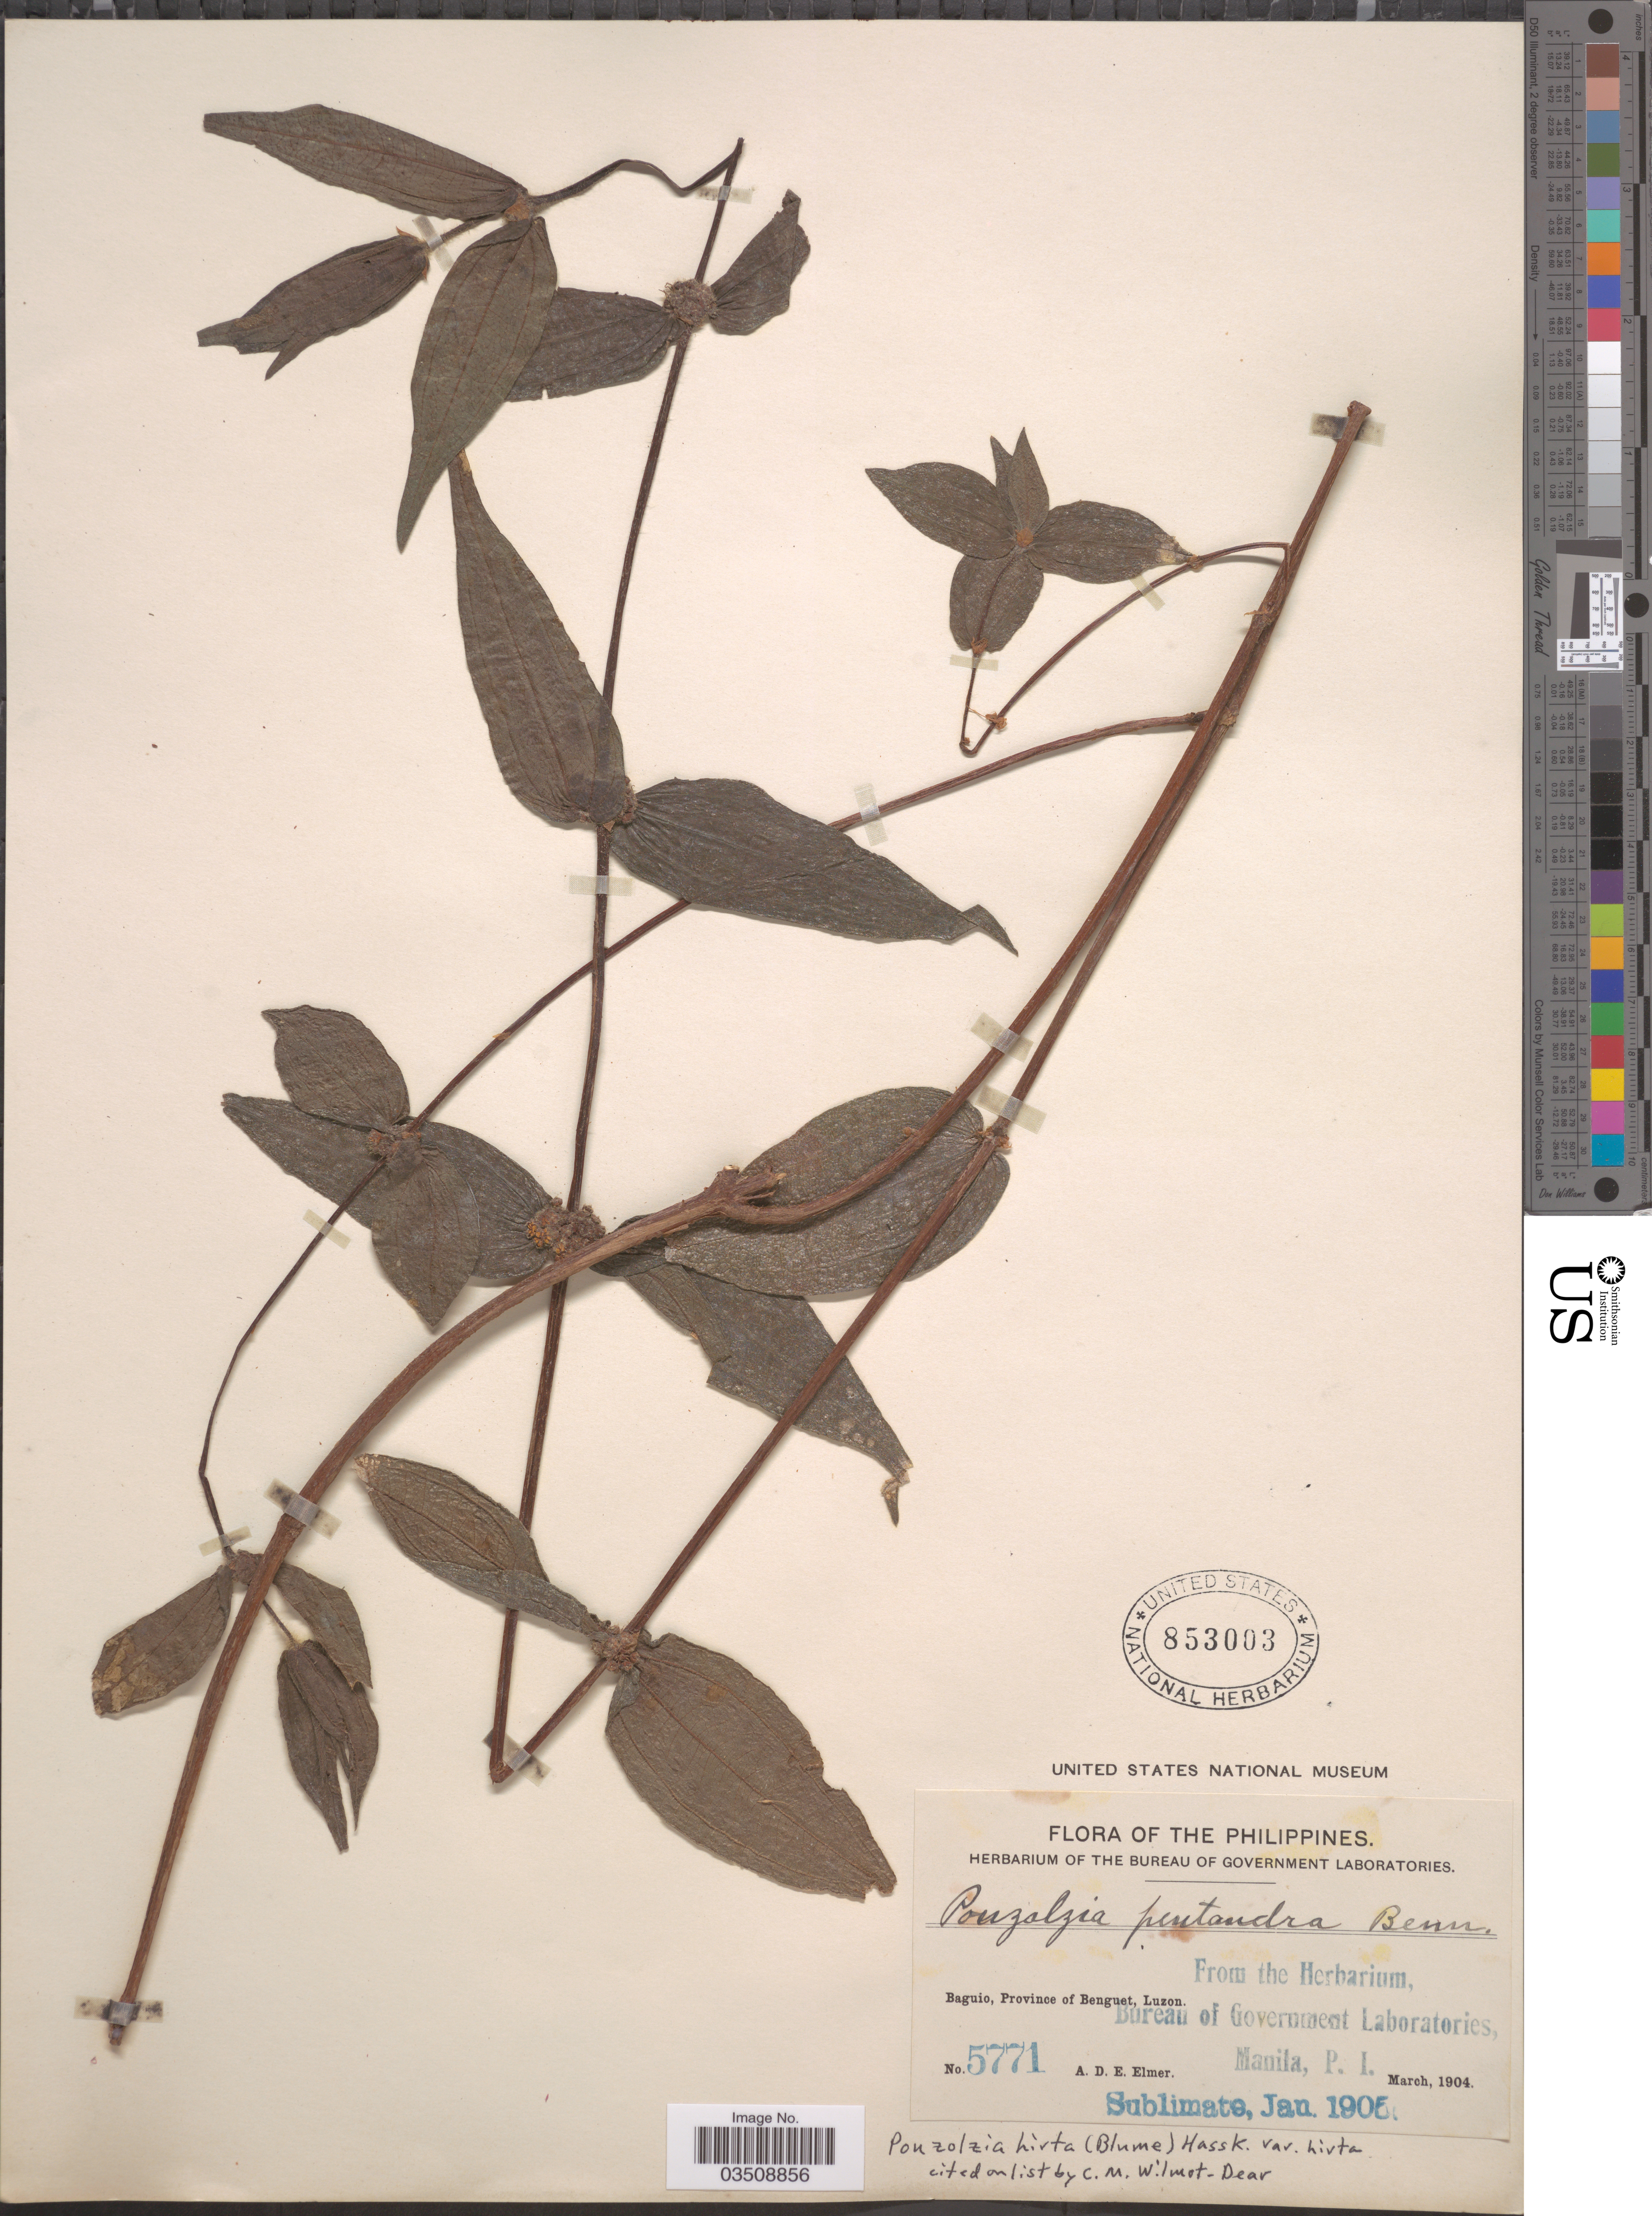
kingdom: Plantae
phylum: Tracheophyta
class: Magnoliopsida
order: Rosales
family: Urticaceae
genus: Gonostegia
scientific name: Gonostegia triandra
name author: (Blume) Miq.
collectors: A. D. E. Elmer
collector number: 5771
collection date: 1904-03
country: Philippines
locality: Baguio, Province of Benguet, Luzon.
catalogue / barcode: US 853003